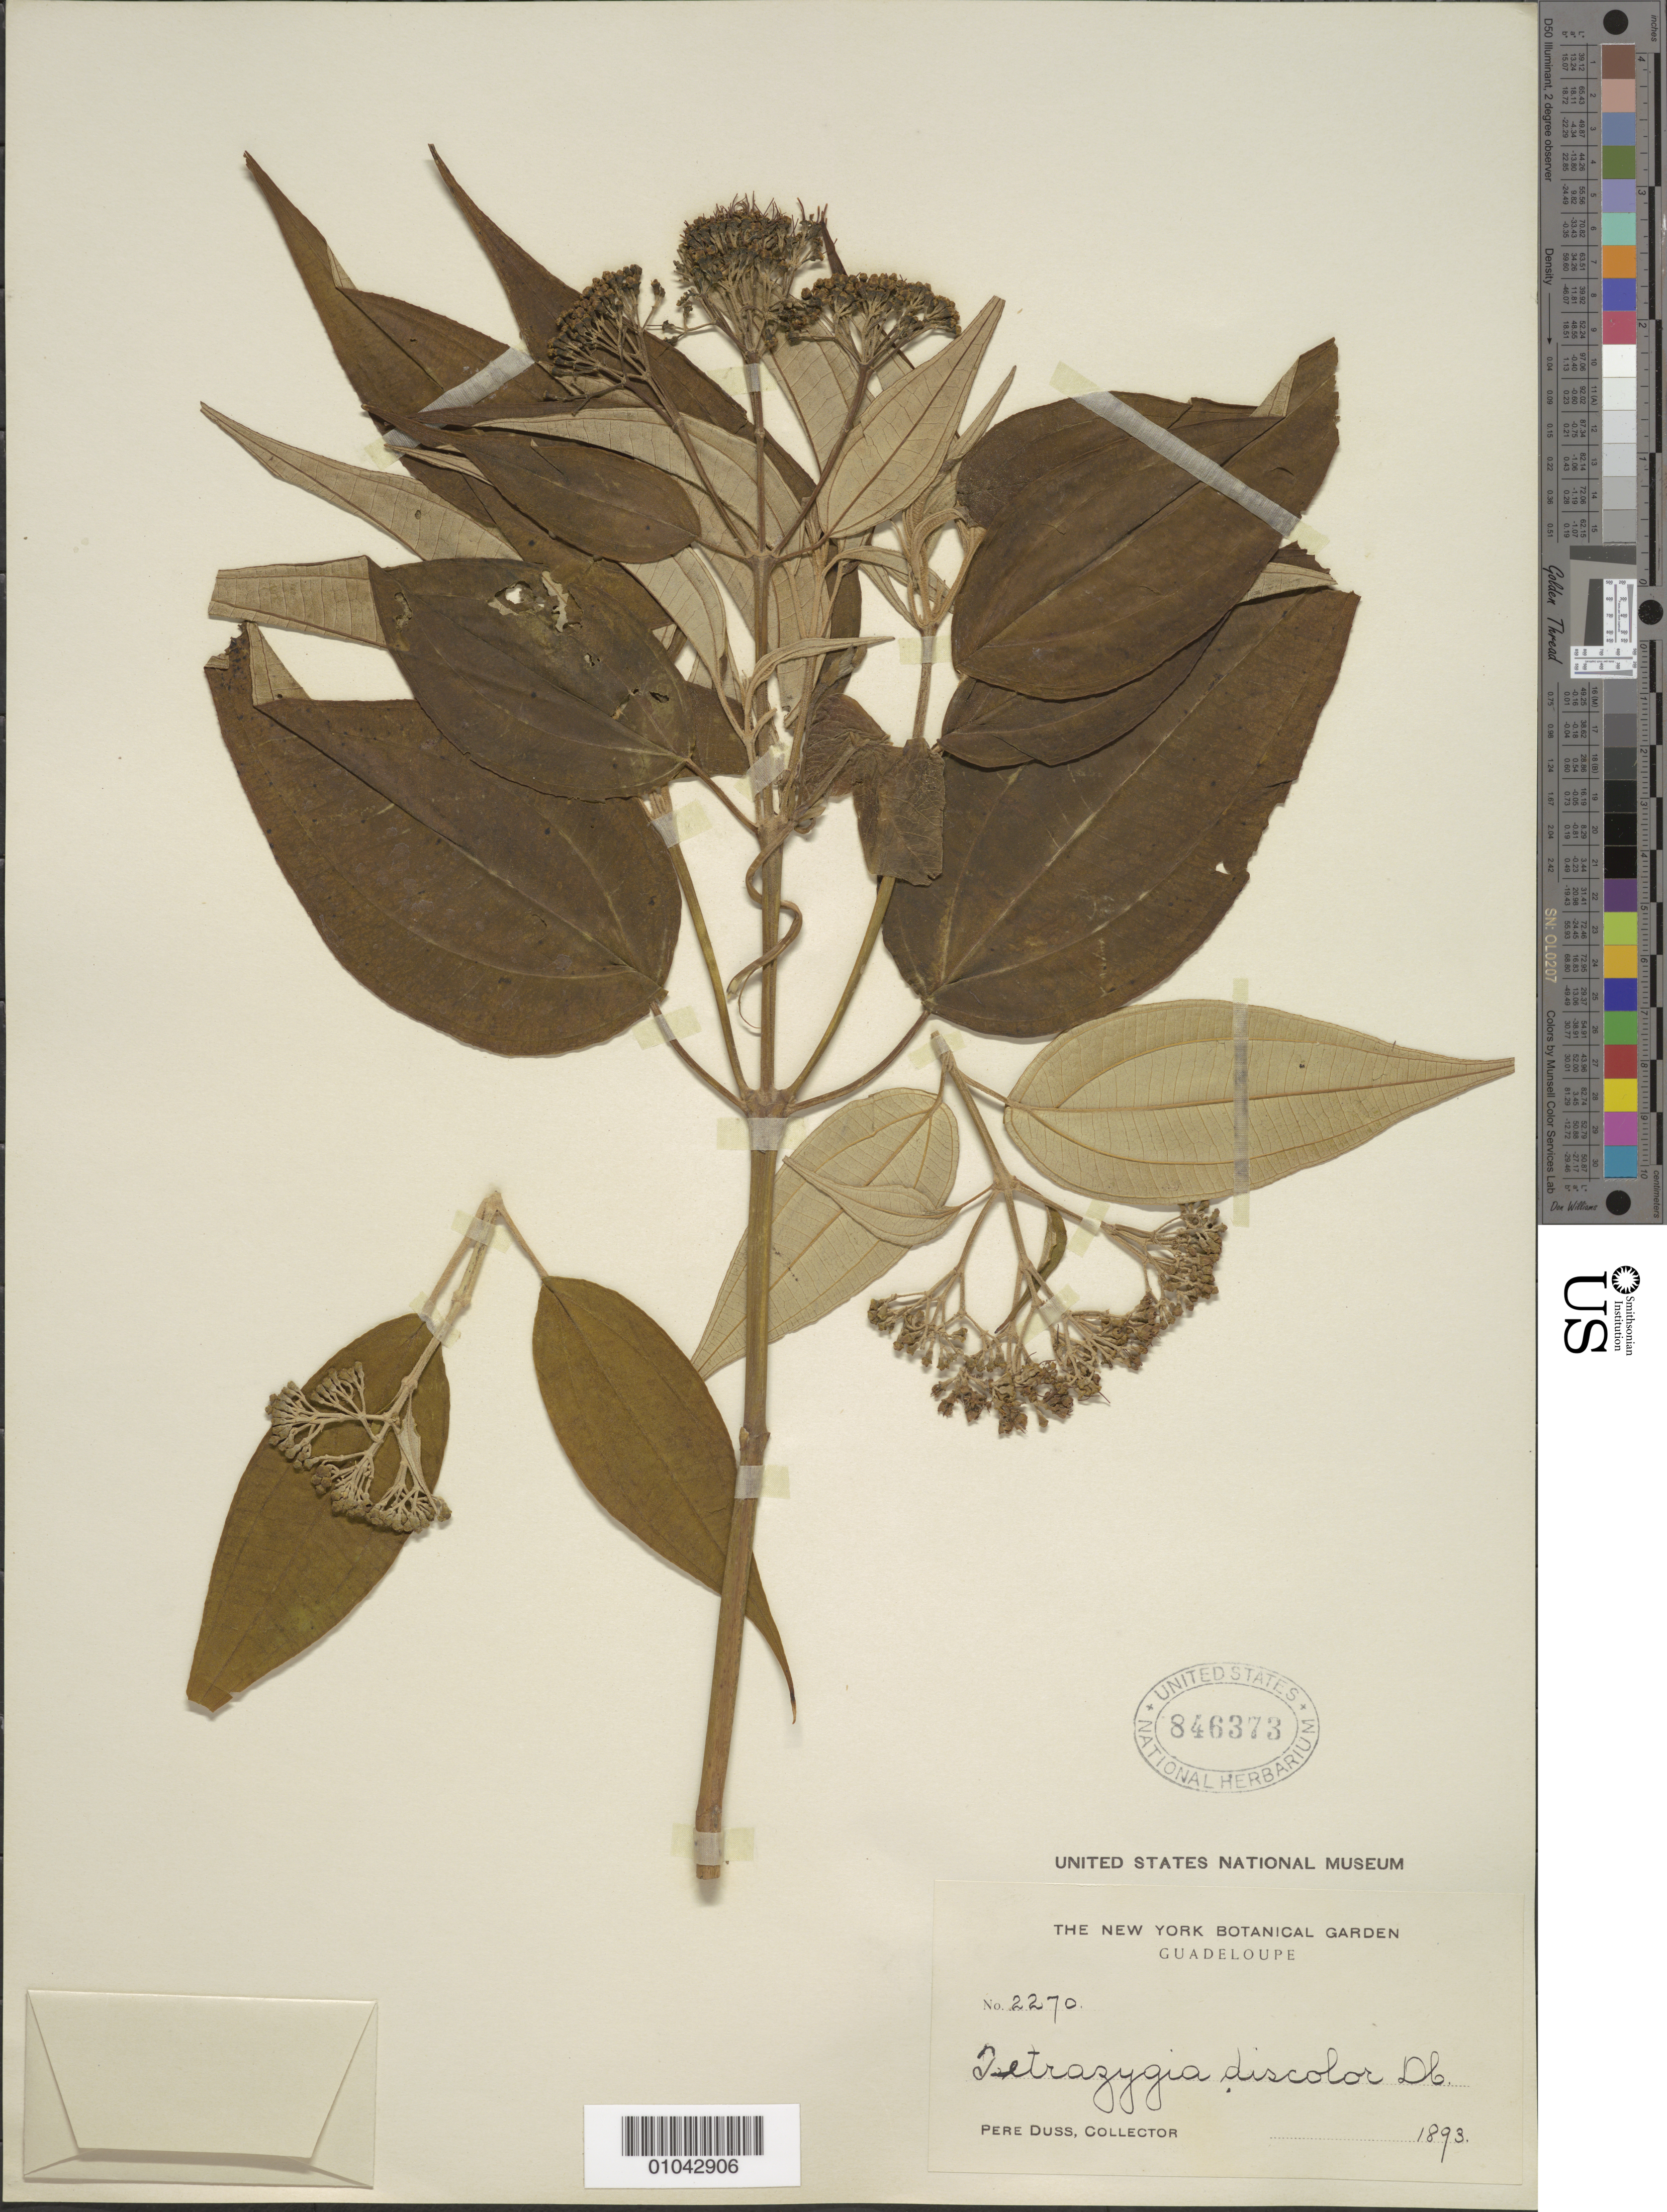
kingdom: Plantae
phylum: Tracheophyta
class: Magnoliopsida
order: Myrtales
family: Melastomataceae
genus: Tetrazygia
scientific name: Tetrazygia discolor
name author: (L.) DC.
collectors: Père Duss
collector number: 2270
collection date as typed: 1893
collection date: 1893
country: Guadeloupe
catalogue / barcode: US 846373